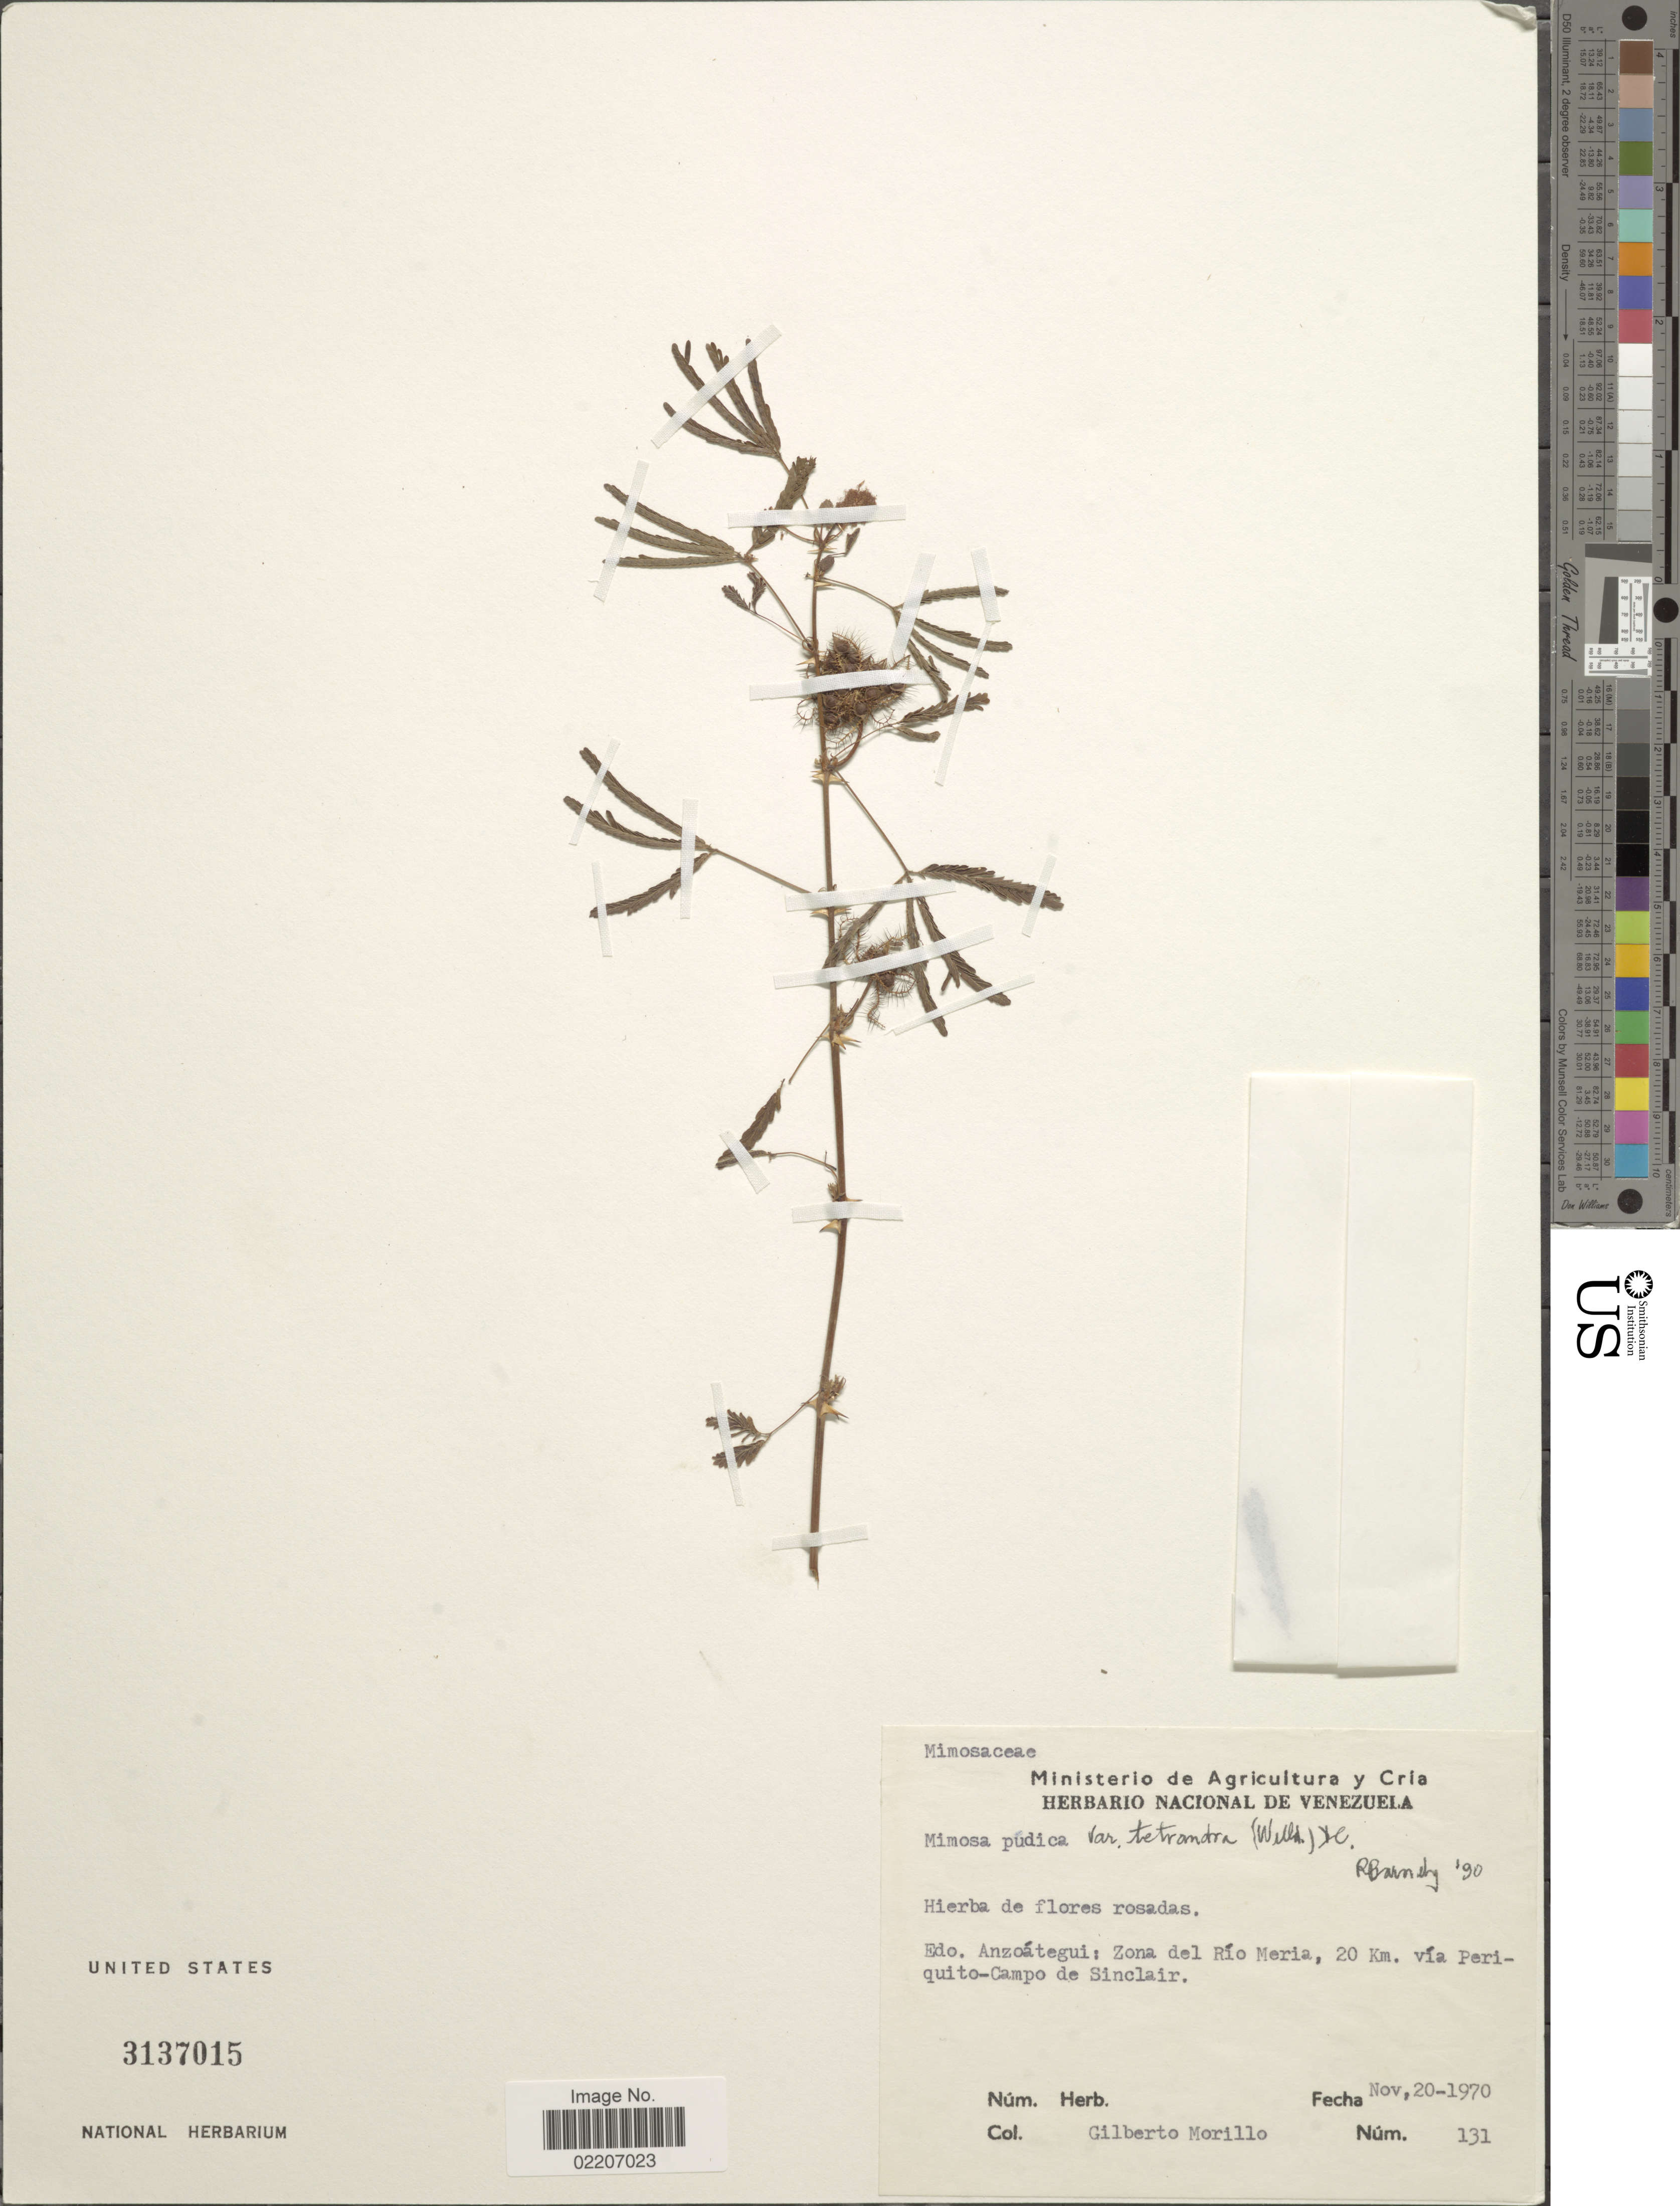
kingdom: Plantae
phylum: Tracheophyta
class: Magnoliopsida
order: Fabales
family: Fabaceae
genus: Mimosa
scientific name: Mimosa pudica var. tetrandra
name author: L.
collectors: G. N. Morillo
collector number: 131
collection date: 1970-11-20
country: Venezuela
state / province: Anzoategui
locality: Zona del Rio Meria, 20 km via Periquito-Campo de Sinclair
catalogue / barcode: US 3137015